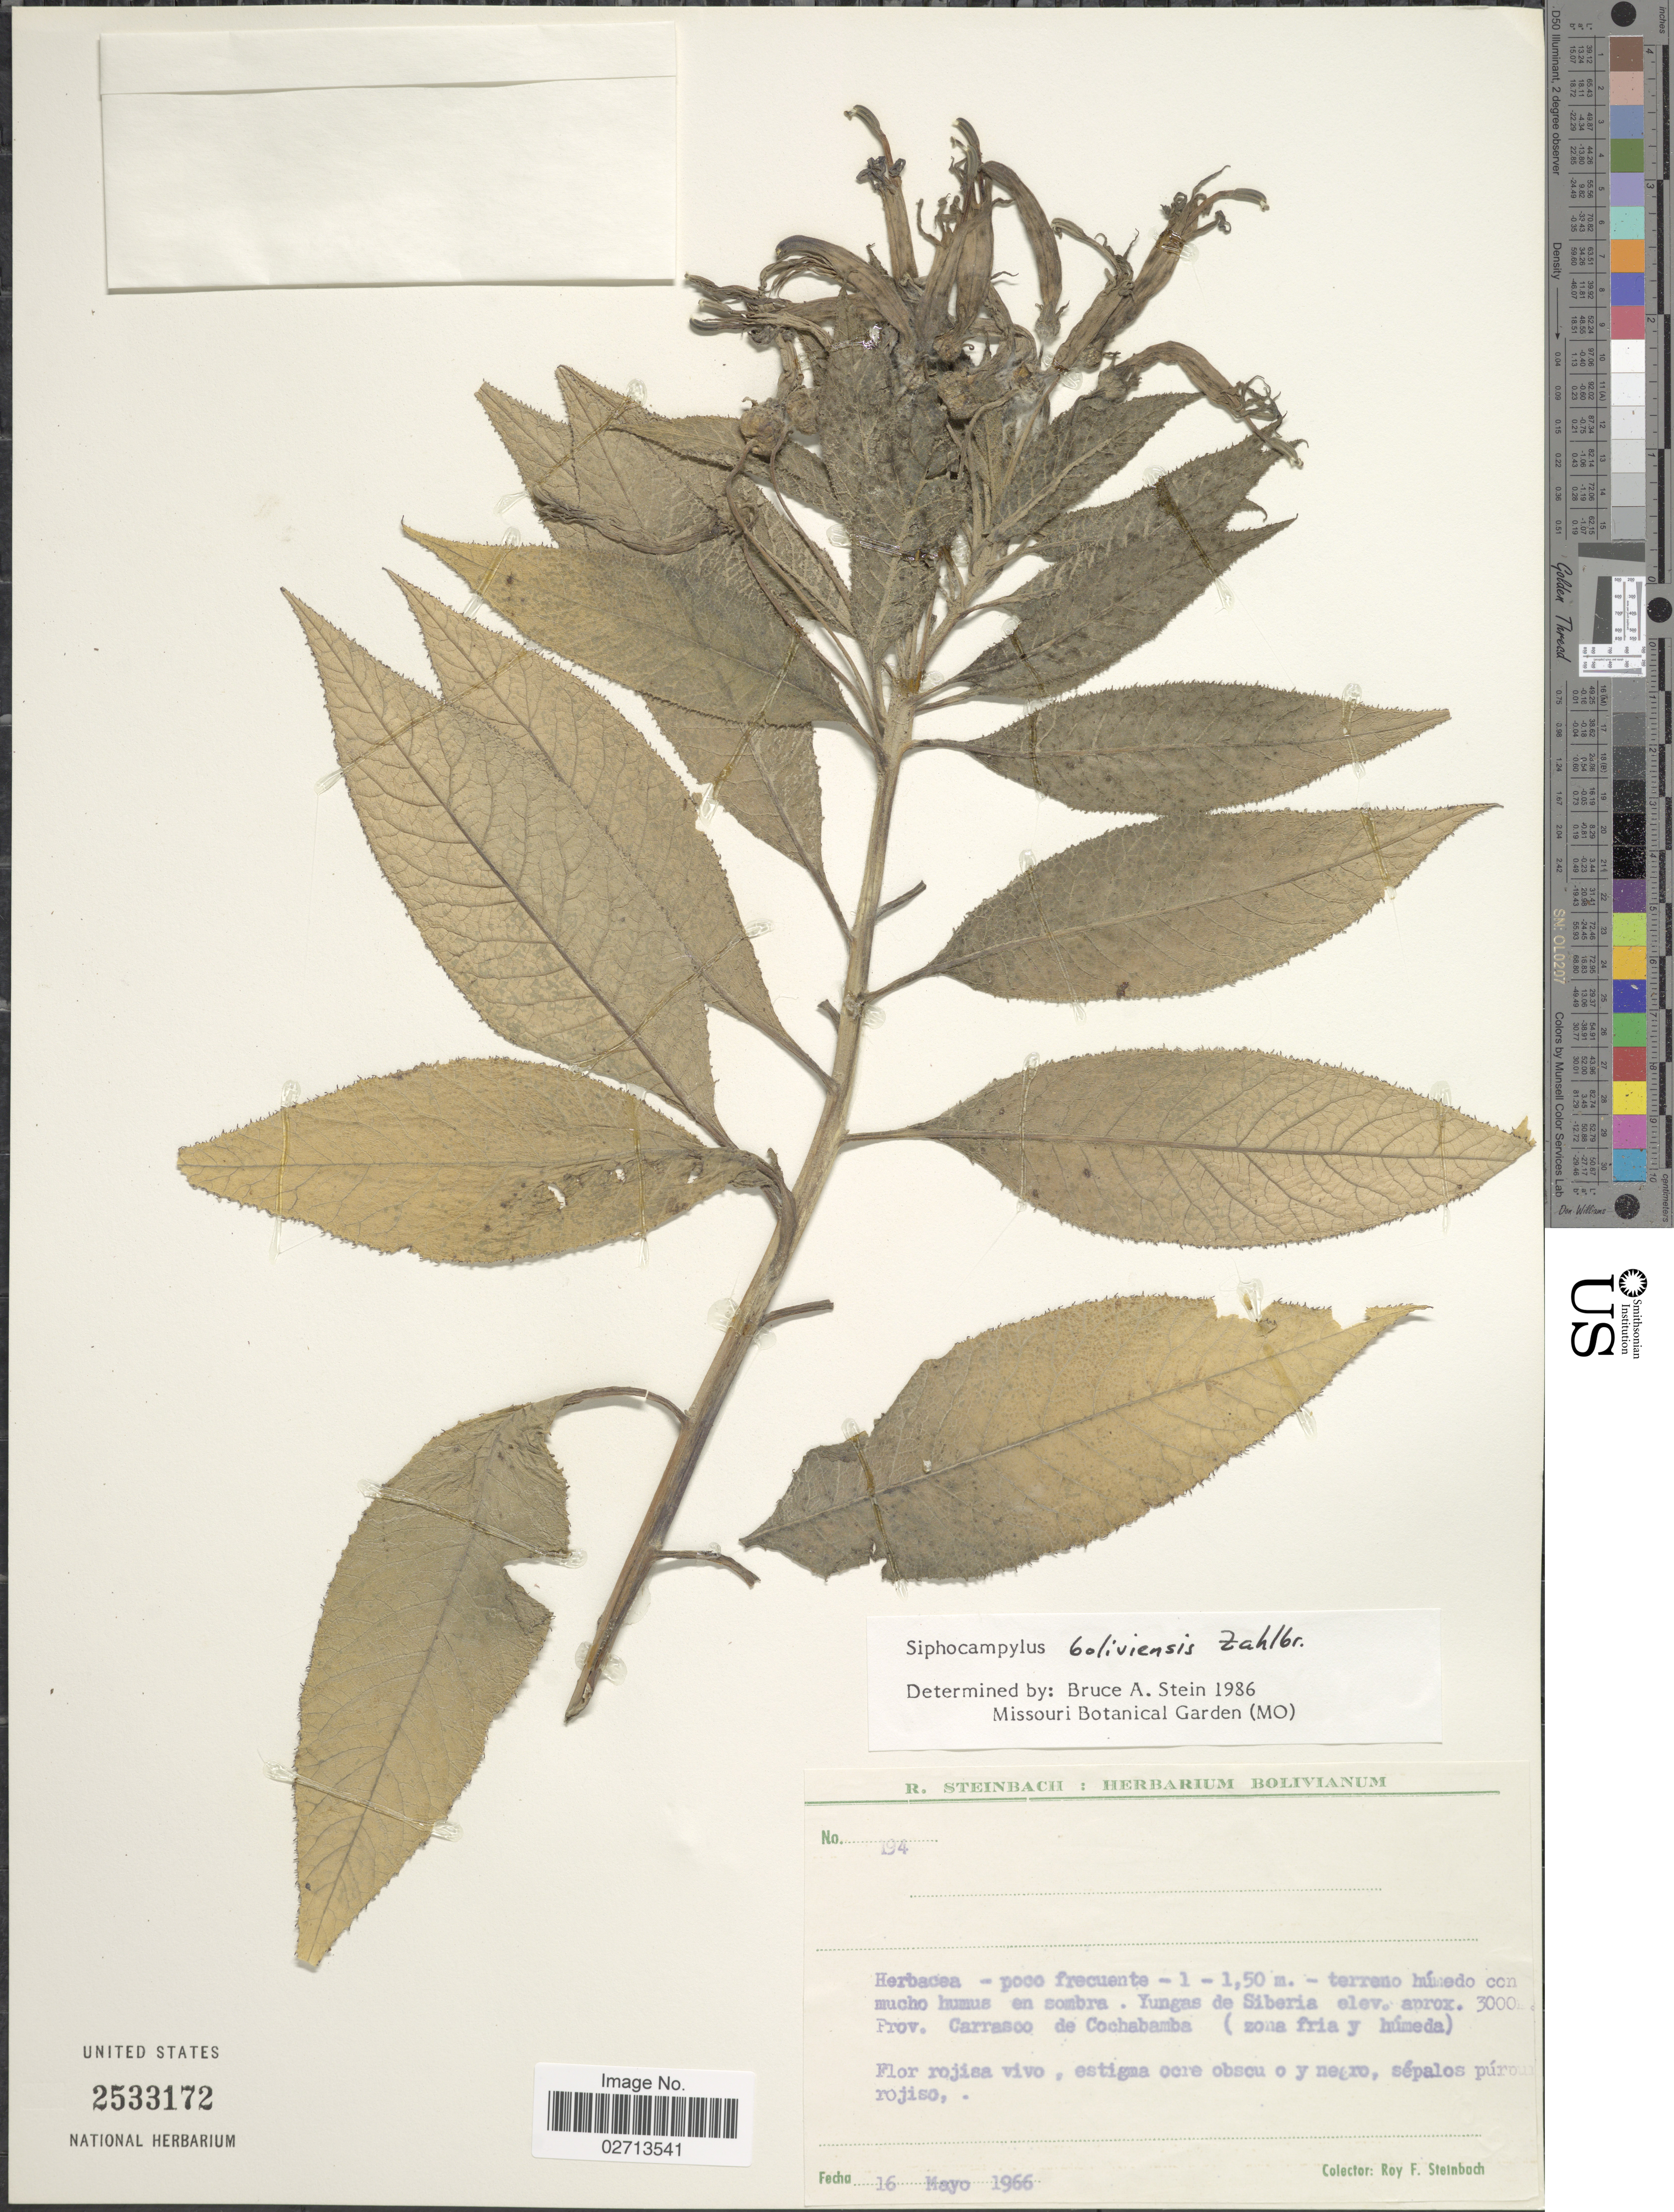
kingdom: Plantae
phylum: Tracheophyta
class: Magnoliopsida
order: Asterales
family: Campanulaceae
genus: Siphocampylus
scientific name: Siphocampylus boliviensis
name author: Zahlbr.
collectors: R. F. Steinbach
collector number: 194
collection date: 1966-05-16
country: Bolivia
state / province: Cochabamba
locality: Yungas de Siberia. Prov. Carrasco de Cochabamba.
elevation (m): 3000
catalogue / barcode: US 2533172